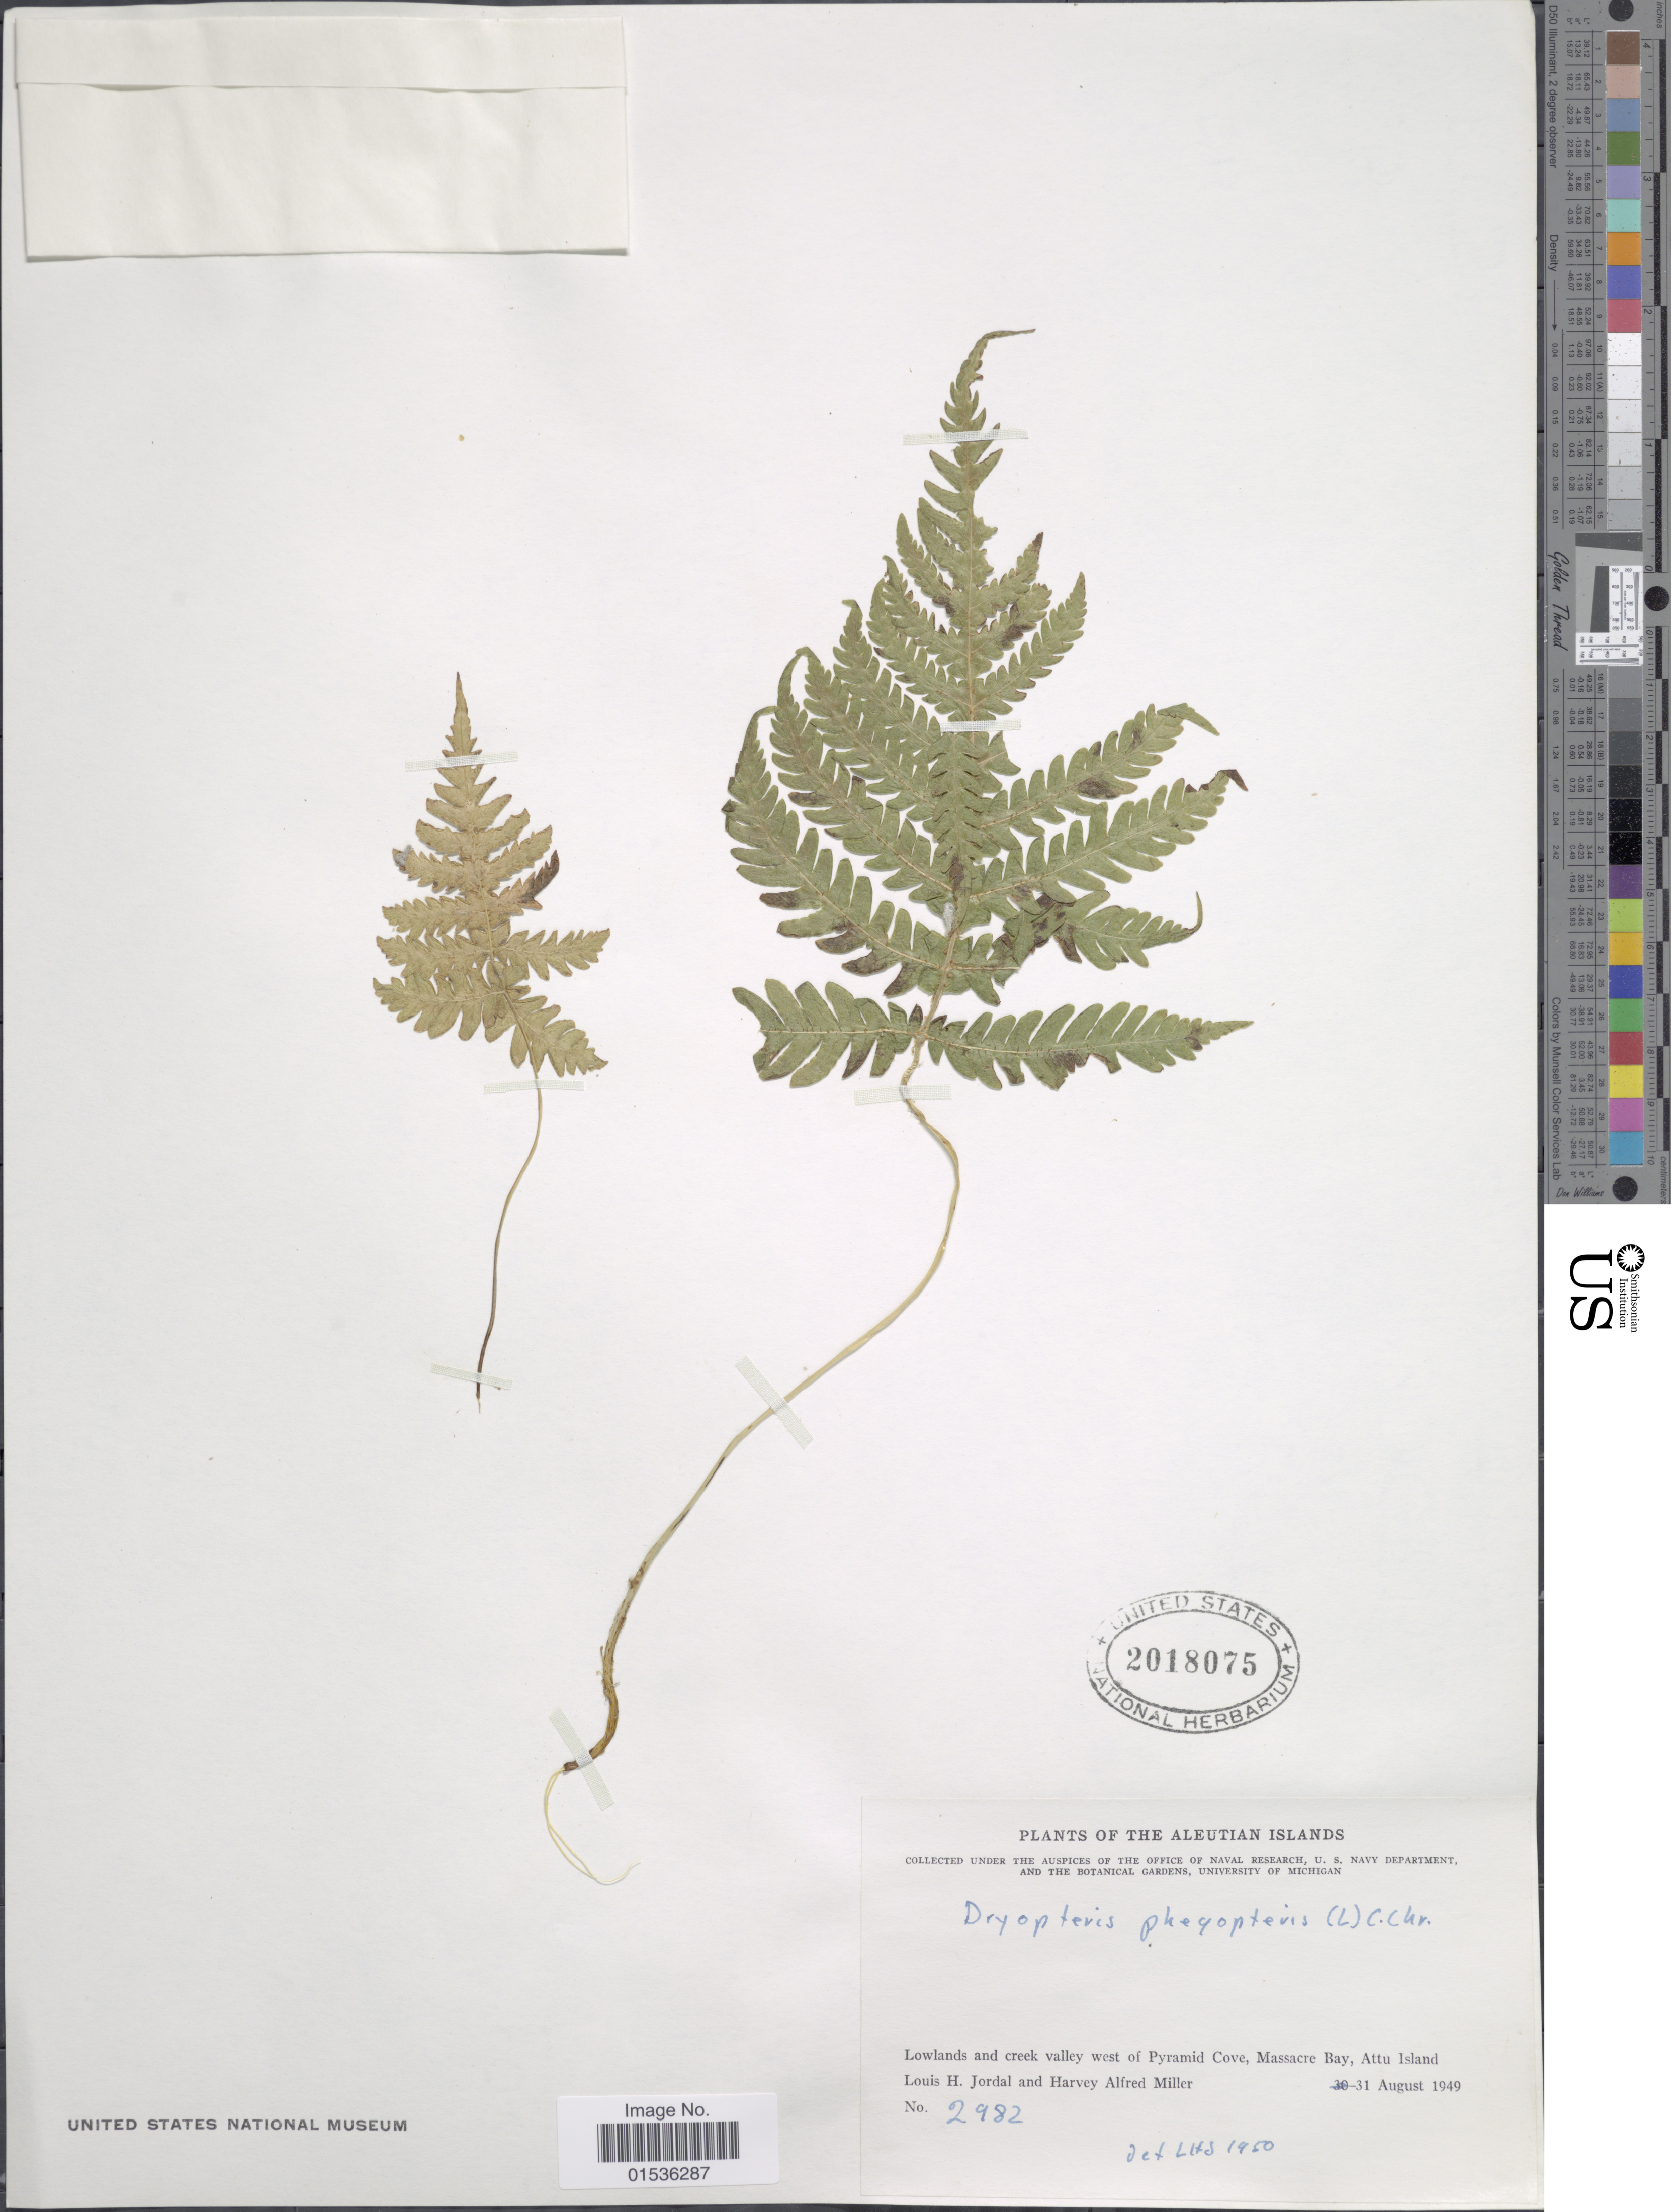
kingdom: Plantae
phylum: Tracheophyta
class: Polypodiopsida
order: Polypodiales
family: Thelypteridaceae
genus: Phegopteris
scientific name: Phegopteris connectilis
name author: (Michx.) Watt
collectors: L. Jordal & H. A. Miller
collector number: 2982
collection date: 1949-08-31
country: United States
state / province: Alaska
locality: Aleutian Islands, Lowlands and Creek valley west of Pyramid Cove, Massacre Bay, Attu Island.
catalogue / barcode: US 2018075